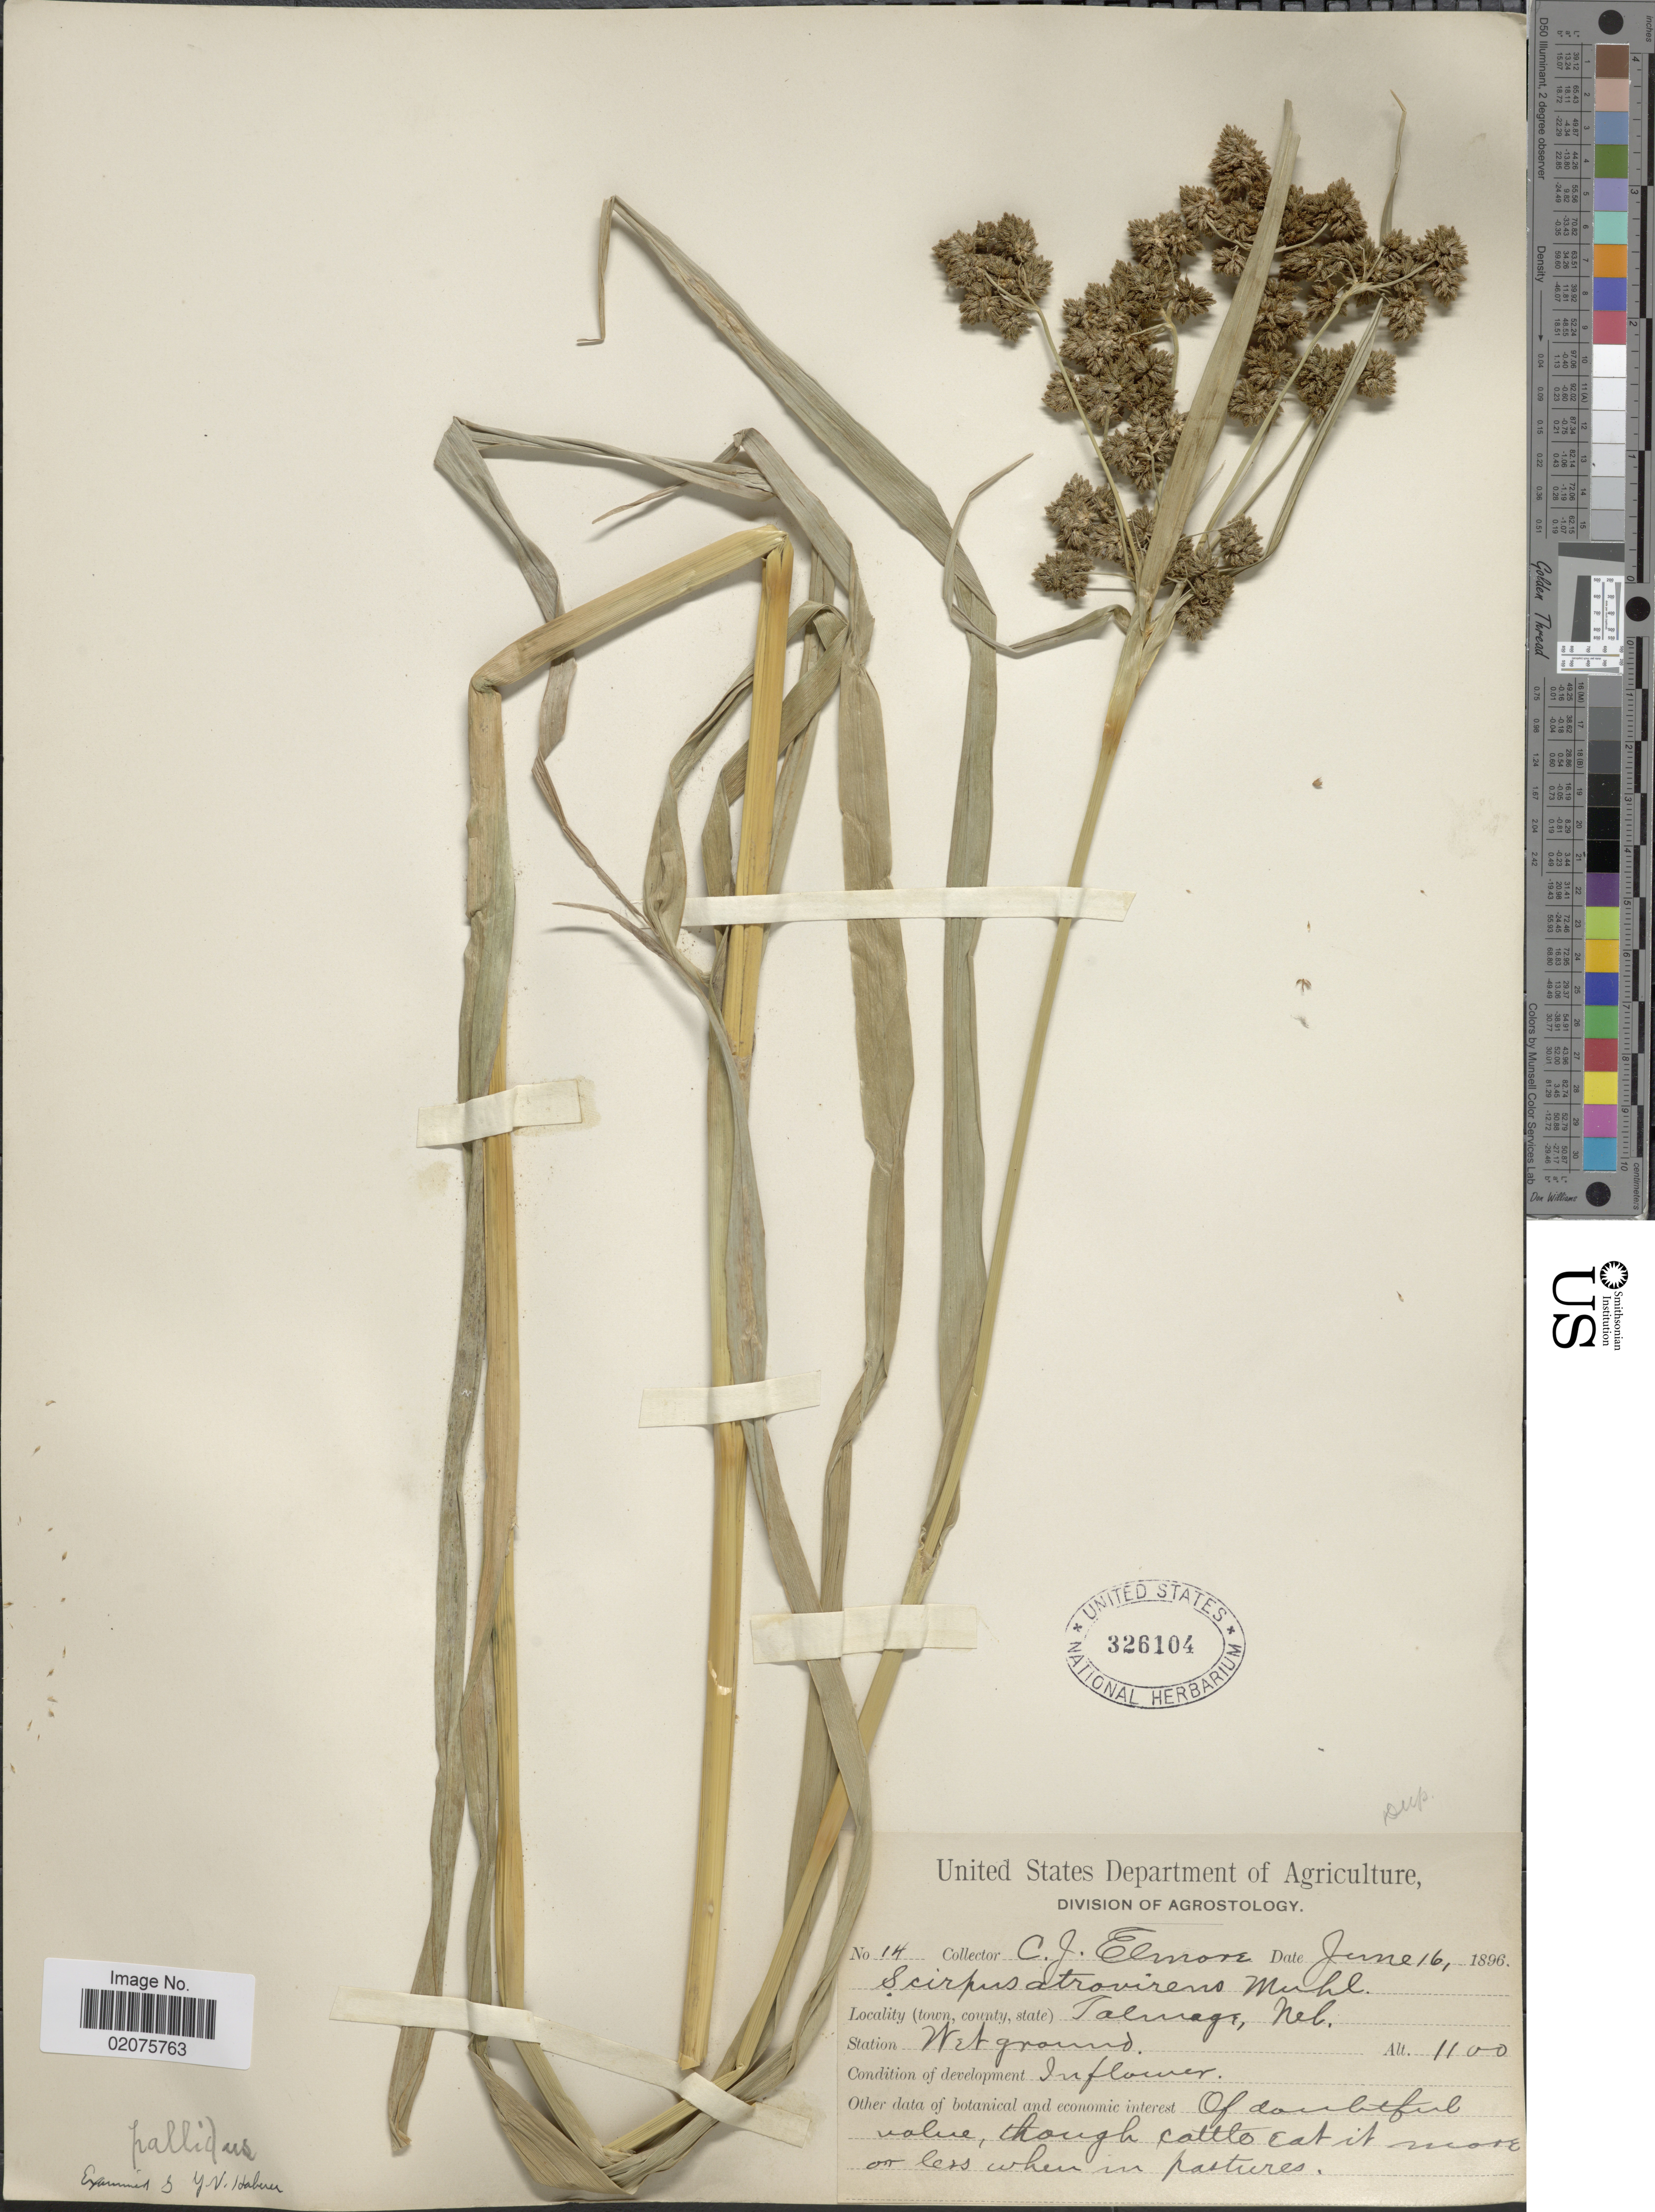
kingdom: Plantae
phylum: Tracheophyta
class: Liliopsida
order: Poales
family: Cyperaceae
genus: Scirpus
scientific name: Scirpus pallidus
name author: (Britton) Fernald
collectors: C. Elmore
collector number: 14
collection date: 1896-06-16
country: United States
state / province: Nebraska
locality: Talmage, Neb.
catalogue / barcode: US 326104